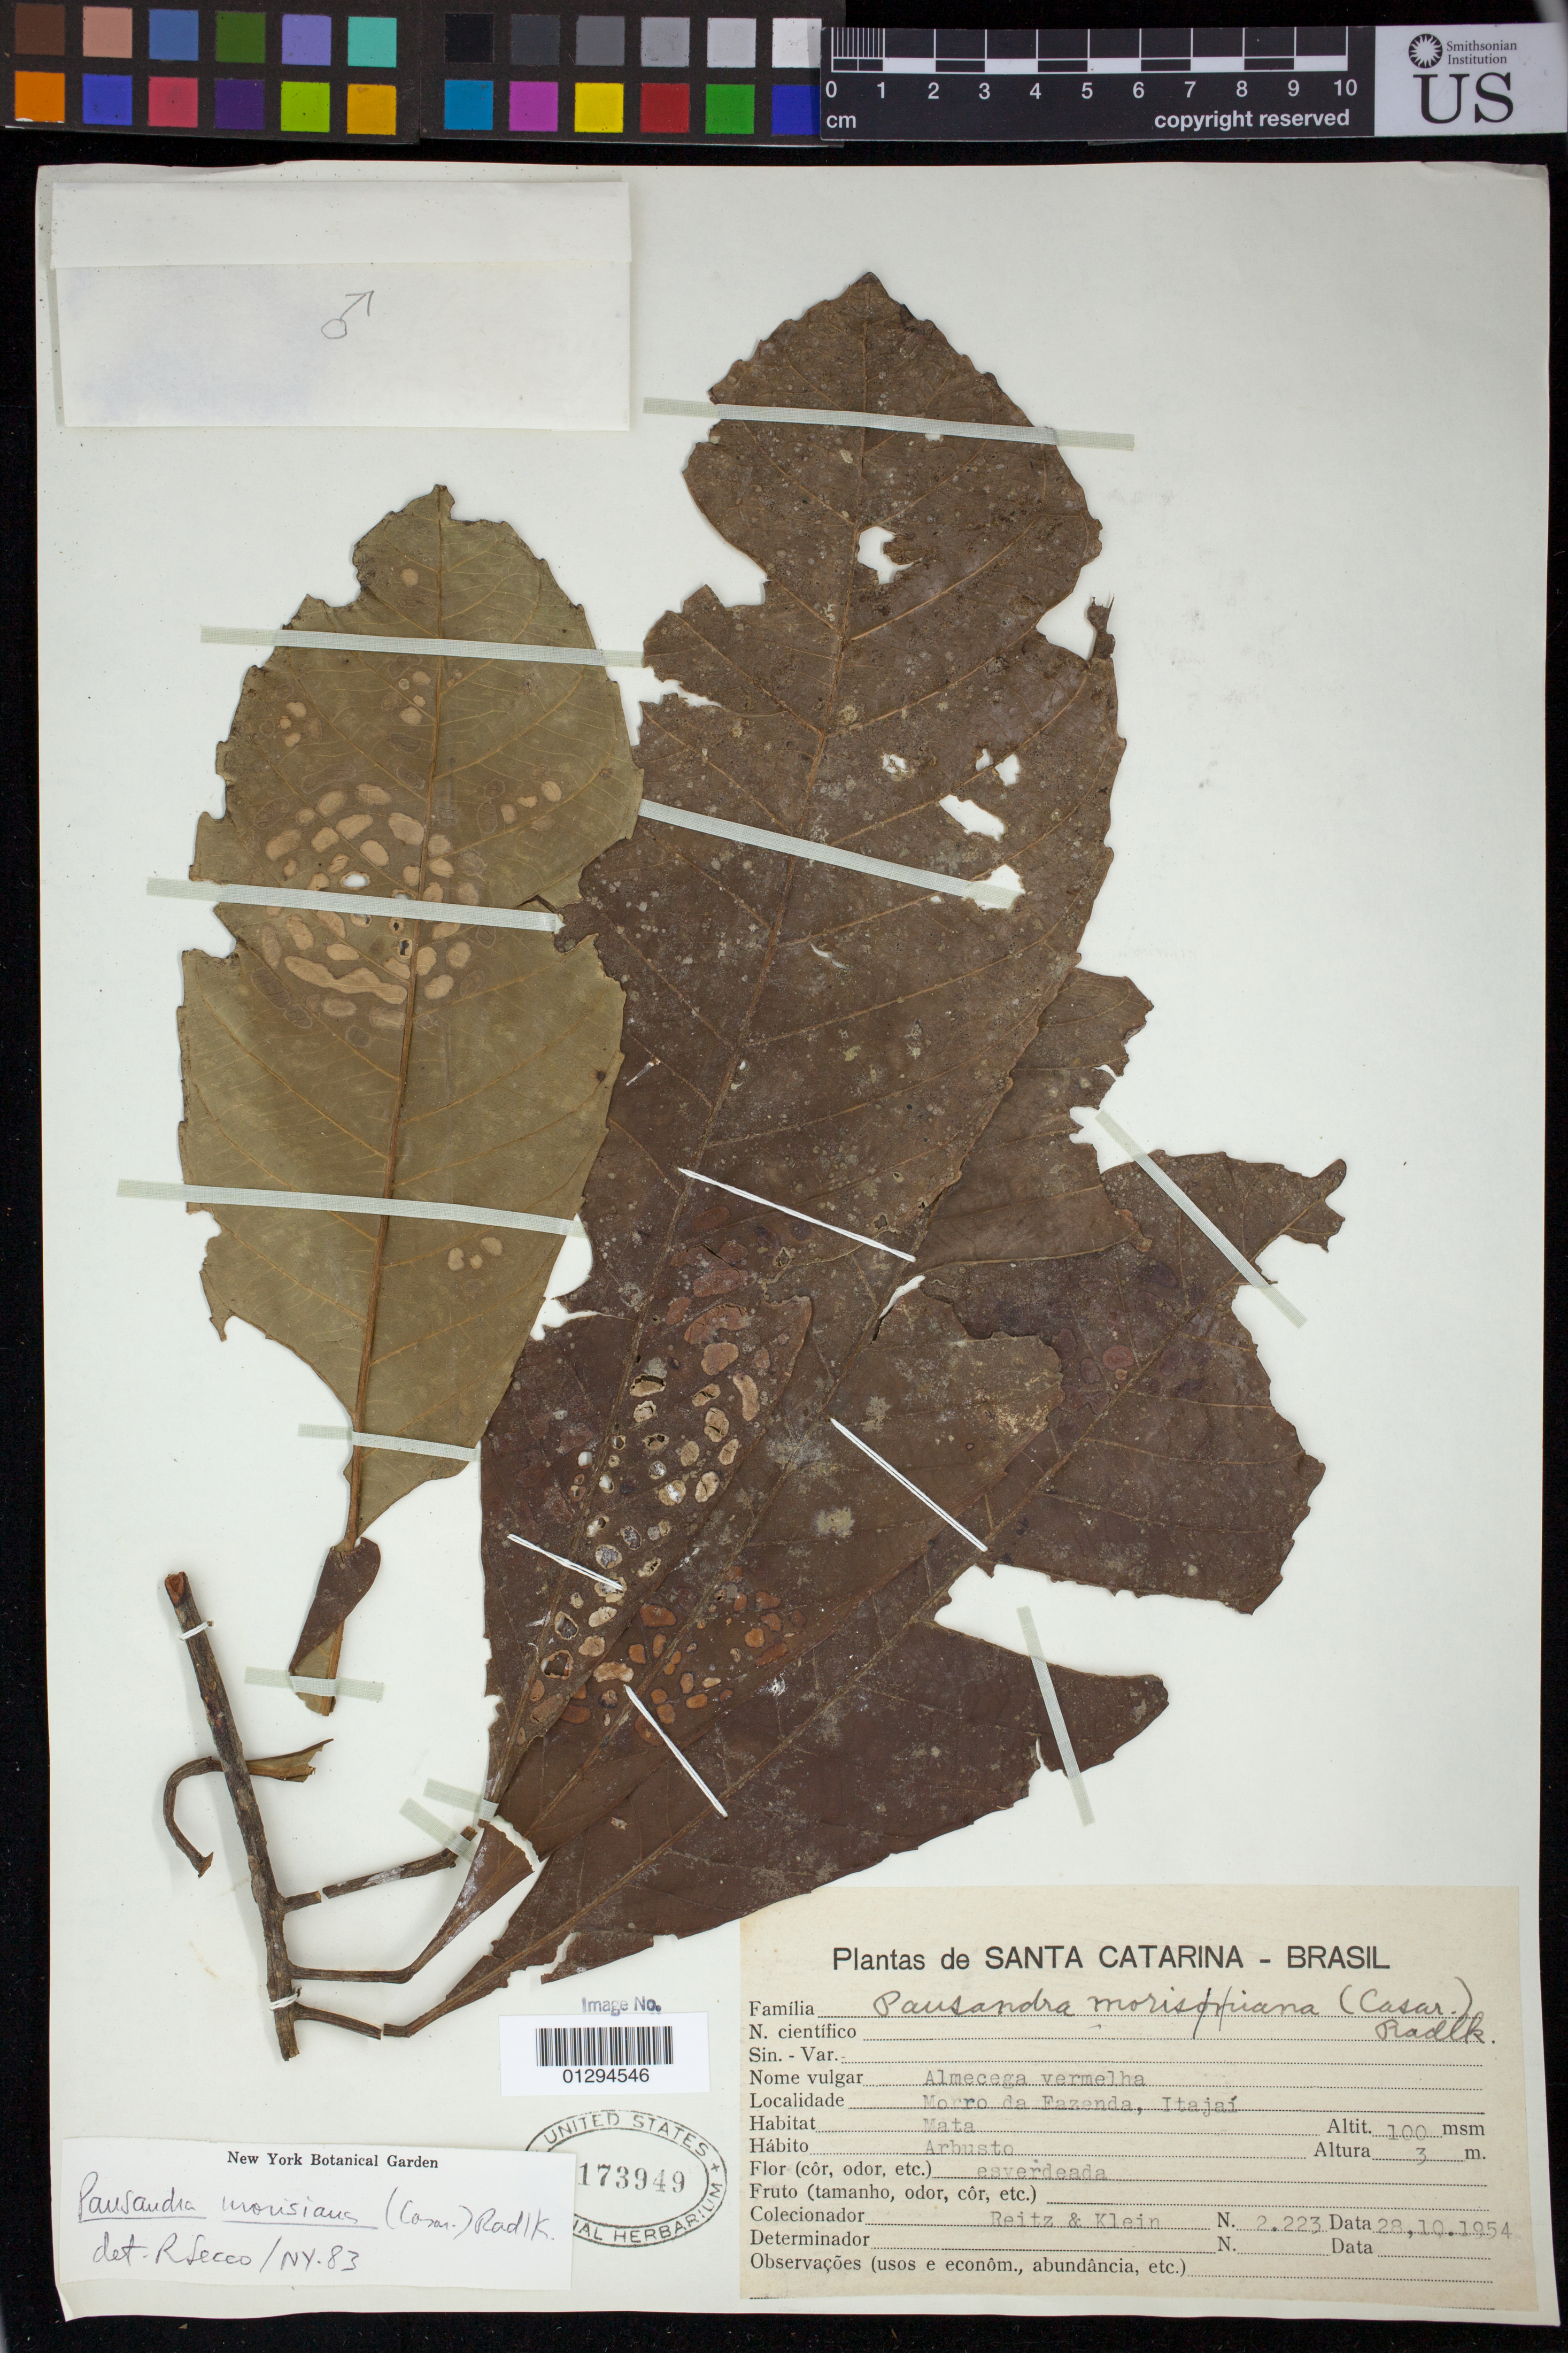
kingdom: Plantae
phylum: Tracheophyta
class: Magnoliopsida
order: Malpighiales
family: Euphorbiaceae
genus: Pausandra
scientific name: Pausandra morisiana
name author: (Casar.) Radlk.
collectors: -- Reitz & Klein, --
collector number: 2.223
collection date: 1954-10-28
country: Brazil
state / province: Santa Catarina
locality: Morro da Fazenda, Itajai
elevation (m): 100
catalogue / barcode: US 173949